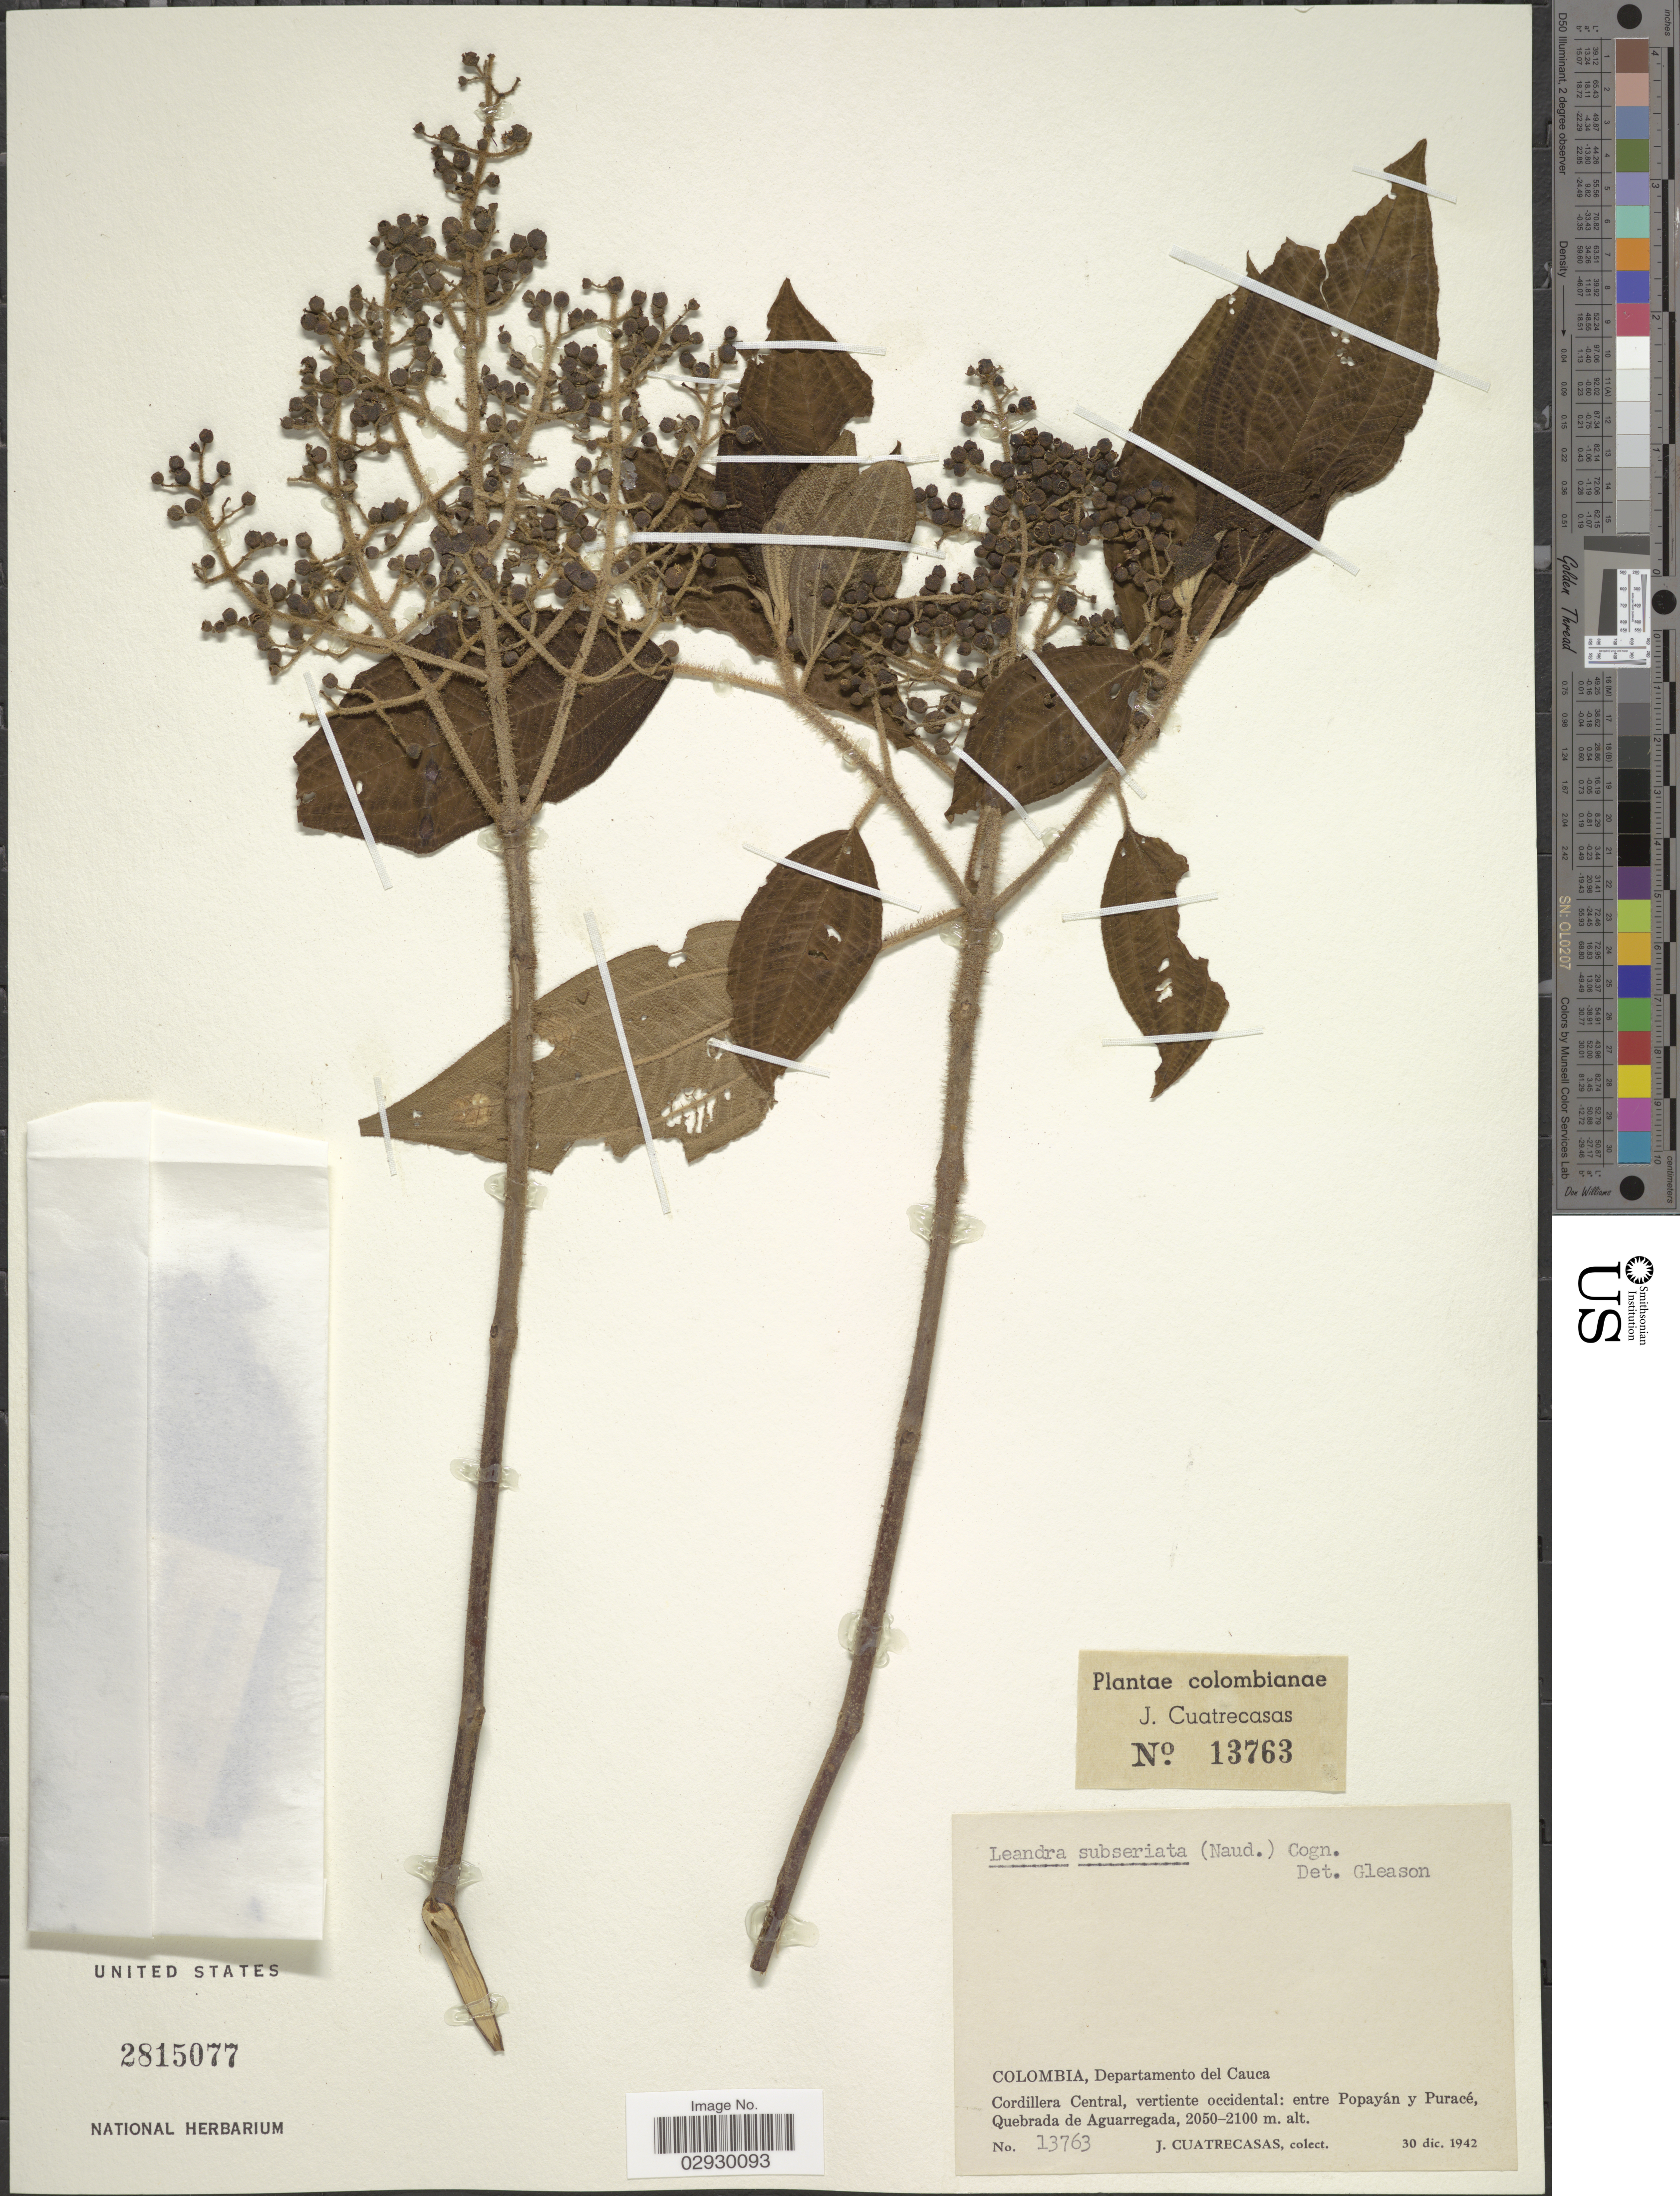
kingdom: Plantae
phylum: Tracheophyta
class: Magnoliopsida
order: Myrtales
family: Melastomataceae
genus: Leandra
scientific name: Leandra subseriata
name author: (Naudin) Cogn.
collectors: J. Cuatrecasas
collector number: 13763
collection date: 1942-12-30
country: Colombia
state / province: Cauca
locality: Departamento del Cauca. Cordillera Central, vertiente occidental: entra Popayán y Puracé, Quebrada de Aguarregada.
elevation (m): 2050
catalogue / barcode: US 2815077